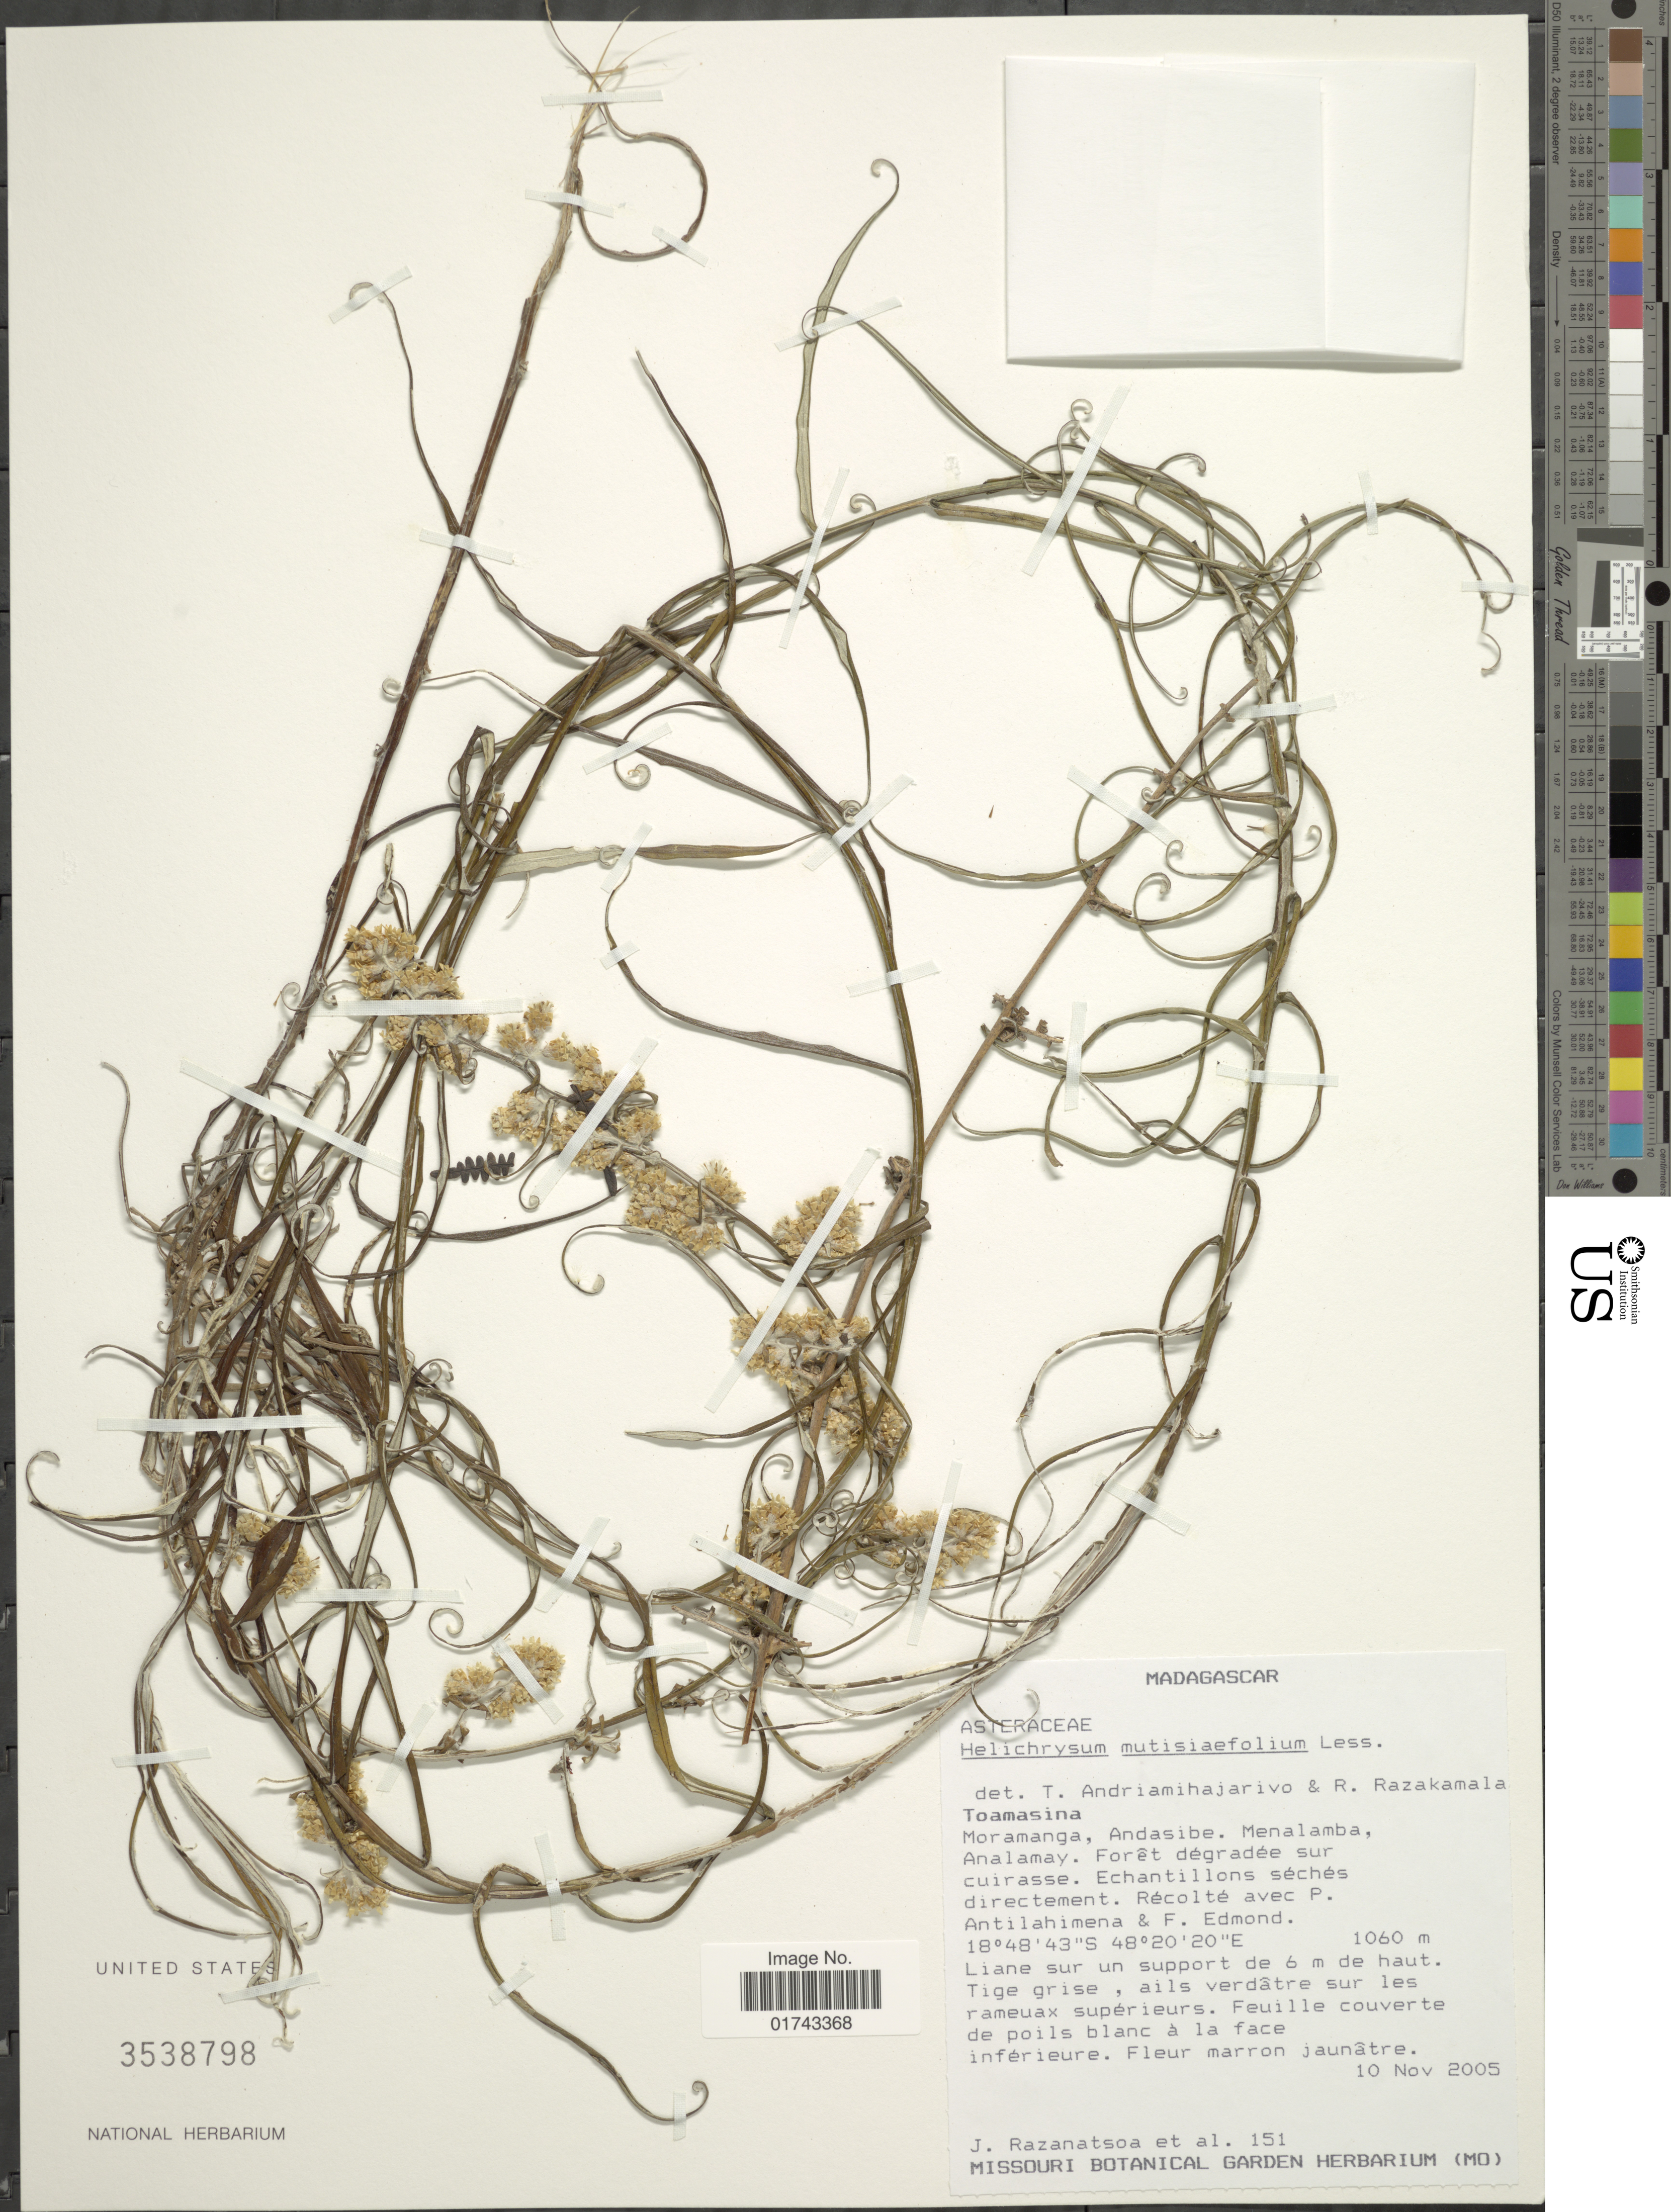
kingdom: Plantae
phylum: Tracheophyta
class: Magnoliopsida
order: Asterales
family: Asteraceae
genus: Helichrysum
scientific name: Helichrysum mutisiaefolium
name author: Less.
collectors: J. Razanatsoa & et al.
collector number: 151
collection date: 2005-11-10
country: Madagascar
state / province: Alaotra Mangoro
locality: Moramanga, Andasibe, menalamba, Analamay, Foret degradee sur cuirasse, Echantillons seches directement, Recolte avec P. Antilahipmena, F. Edmond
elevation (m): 1060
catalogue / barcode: US 3538798